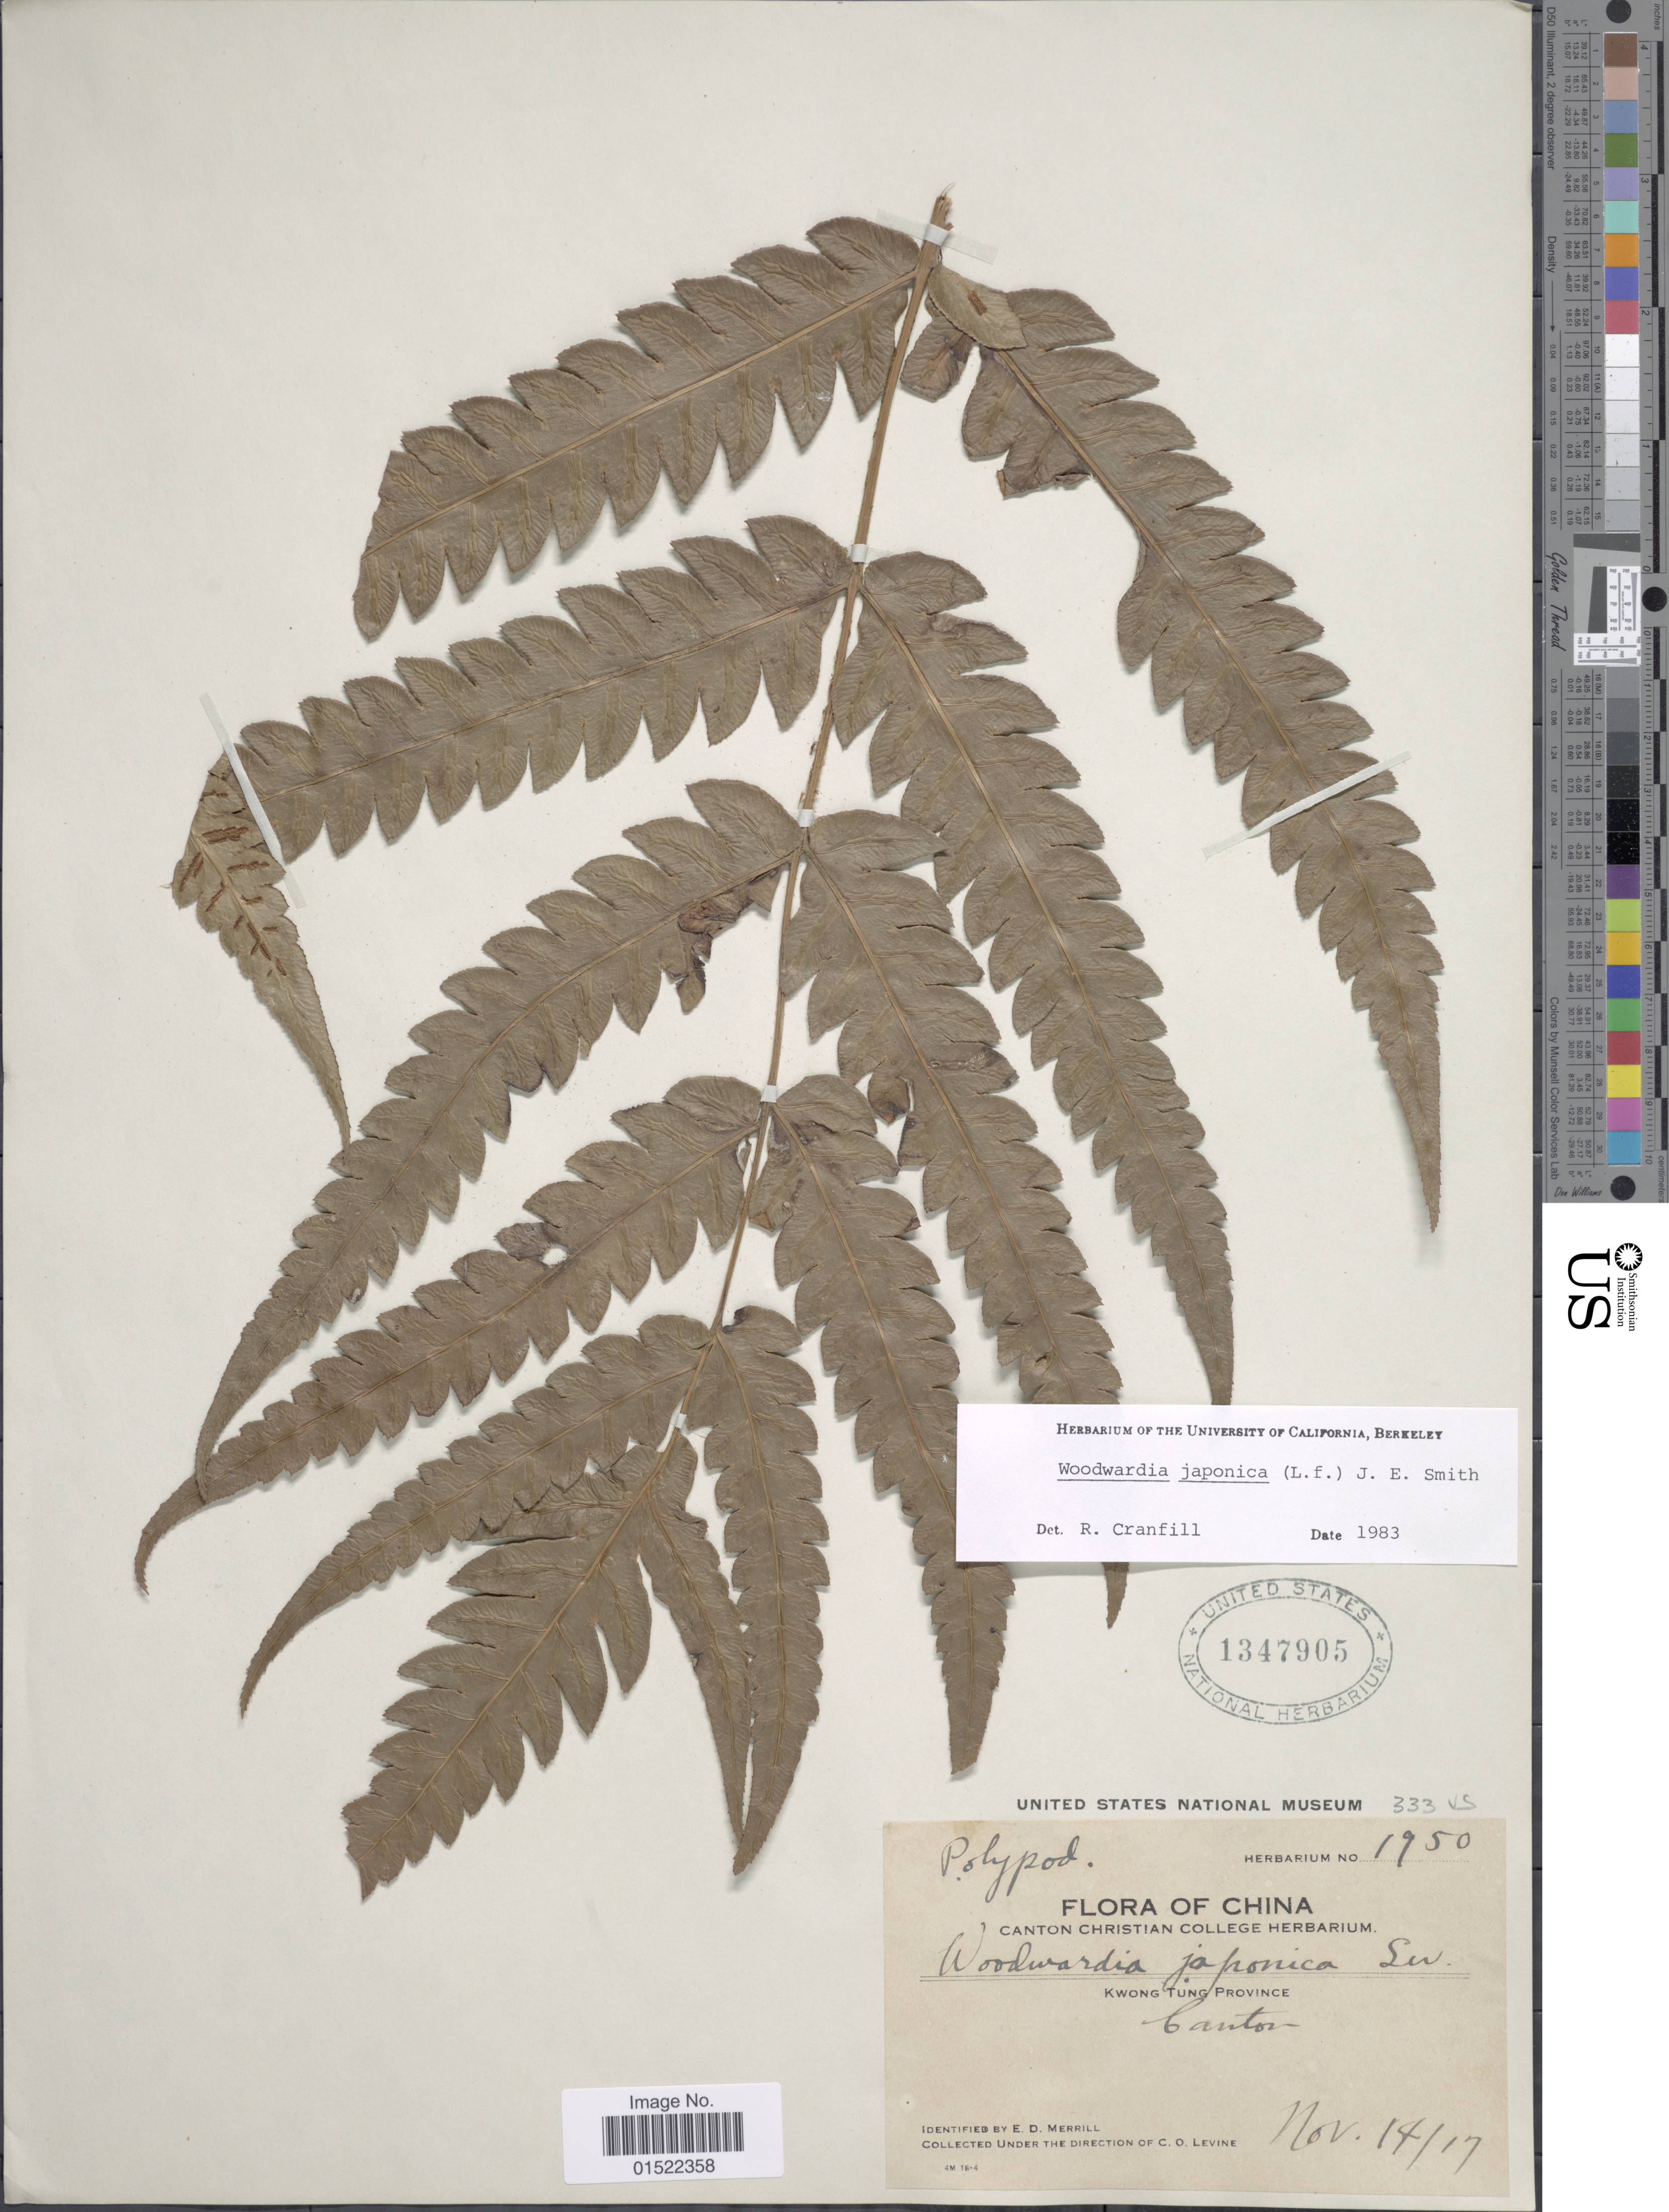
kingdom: Plantae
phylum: Tracheophyta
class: Polypodiopsida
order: Polypodiales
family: Blechnaceae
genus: Woodwardia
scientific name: Woodwardia japonica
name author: (L. f.) Sm.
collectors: C. O. Levine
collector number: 1950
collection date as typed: Transcribed d/m/y: 14/11/17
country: China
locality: Kwong Tung Province, Canton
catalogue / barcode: US 1347905